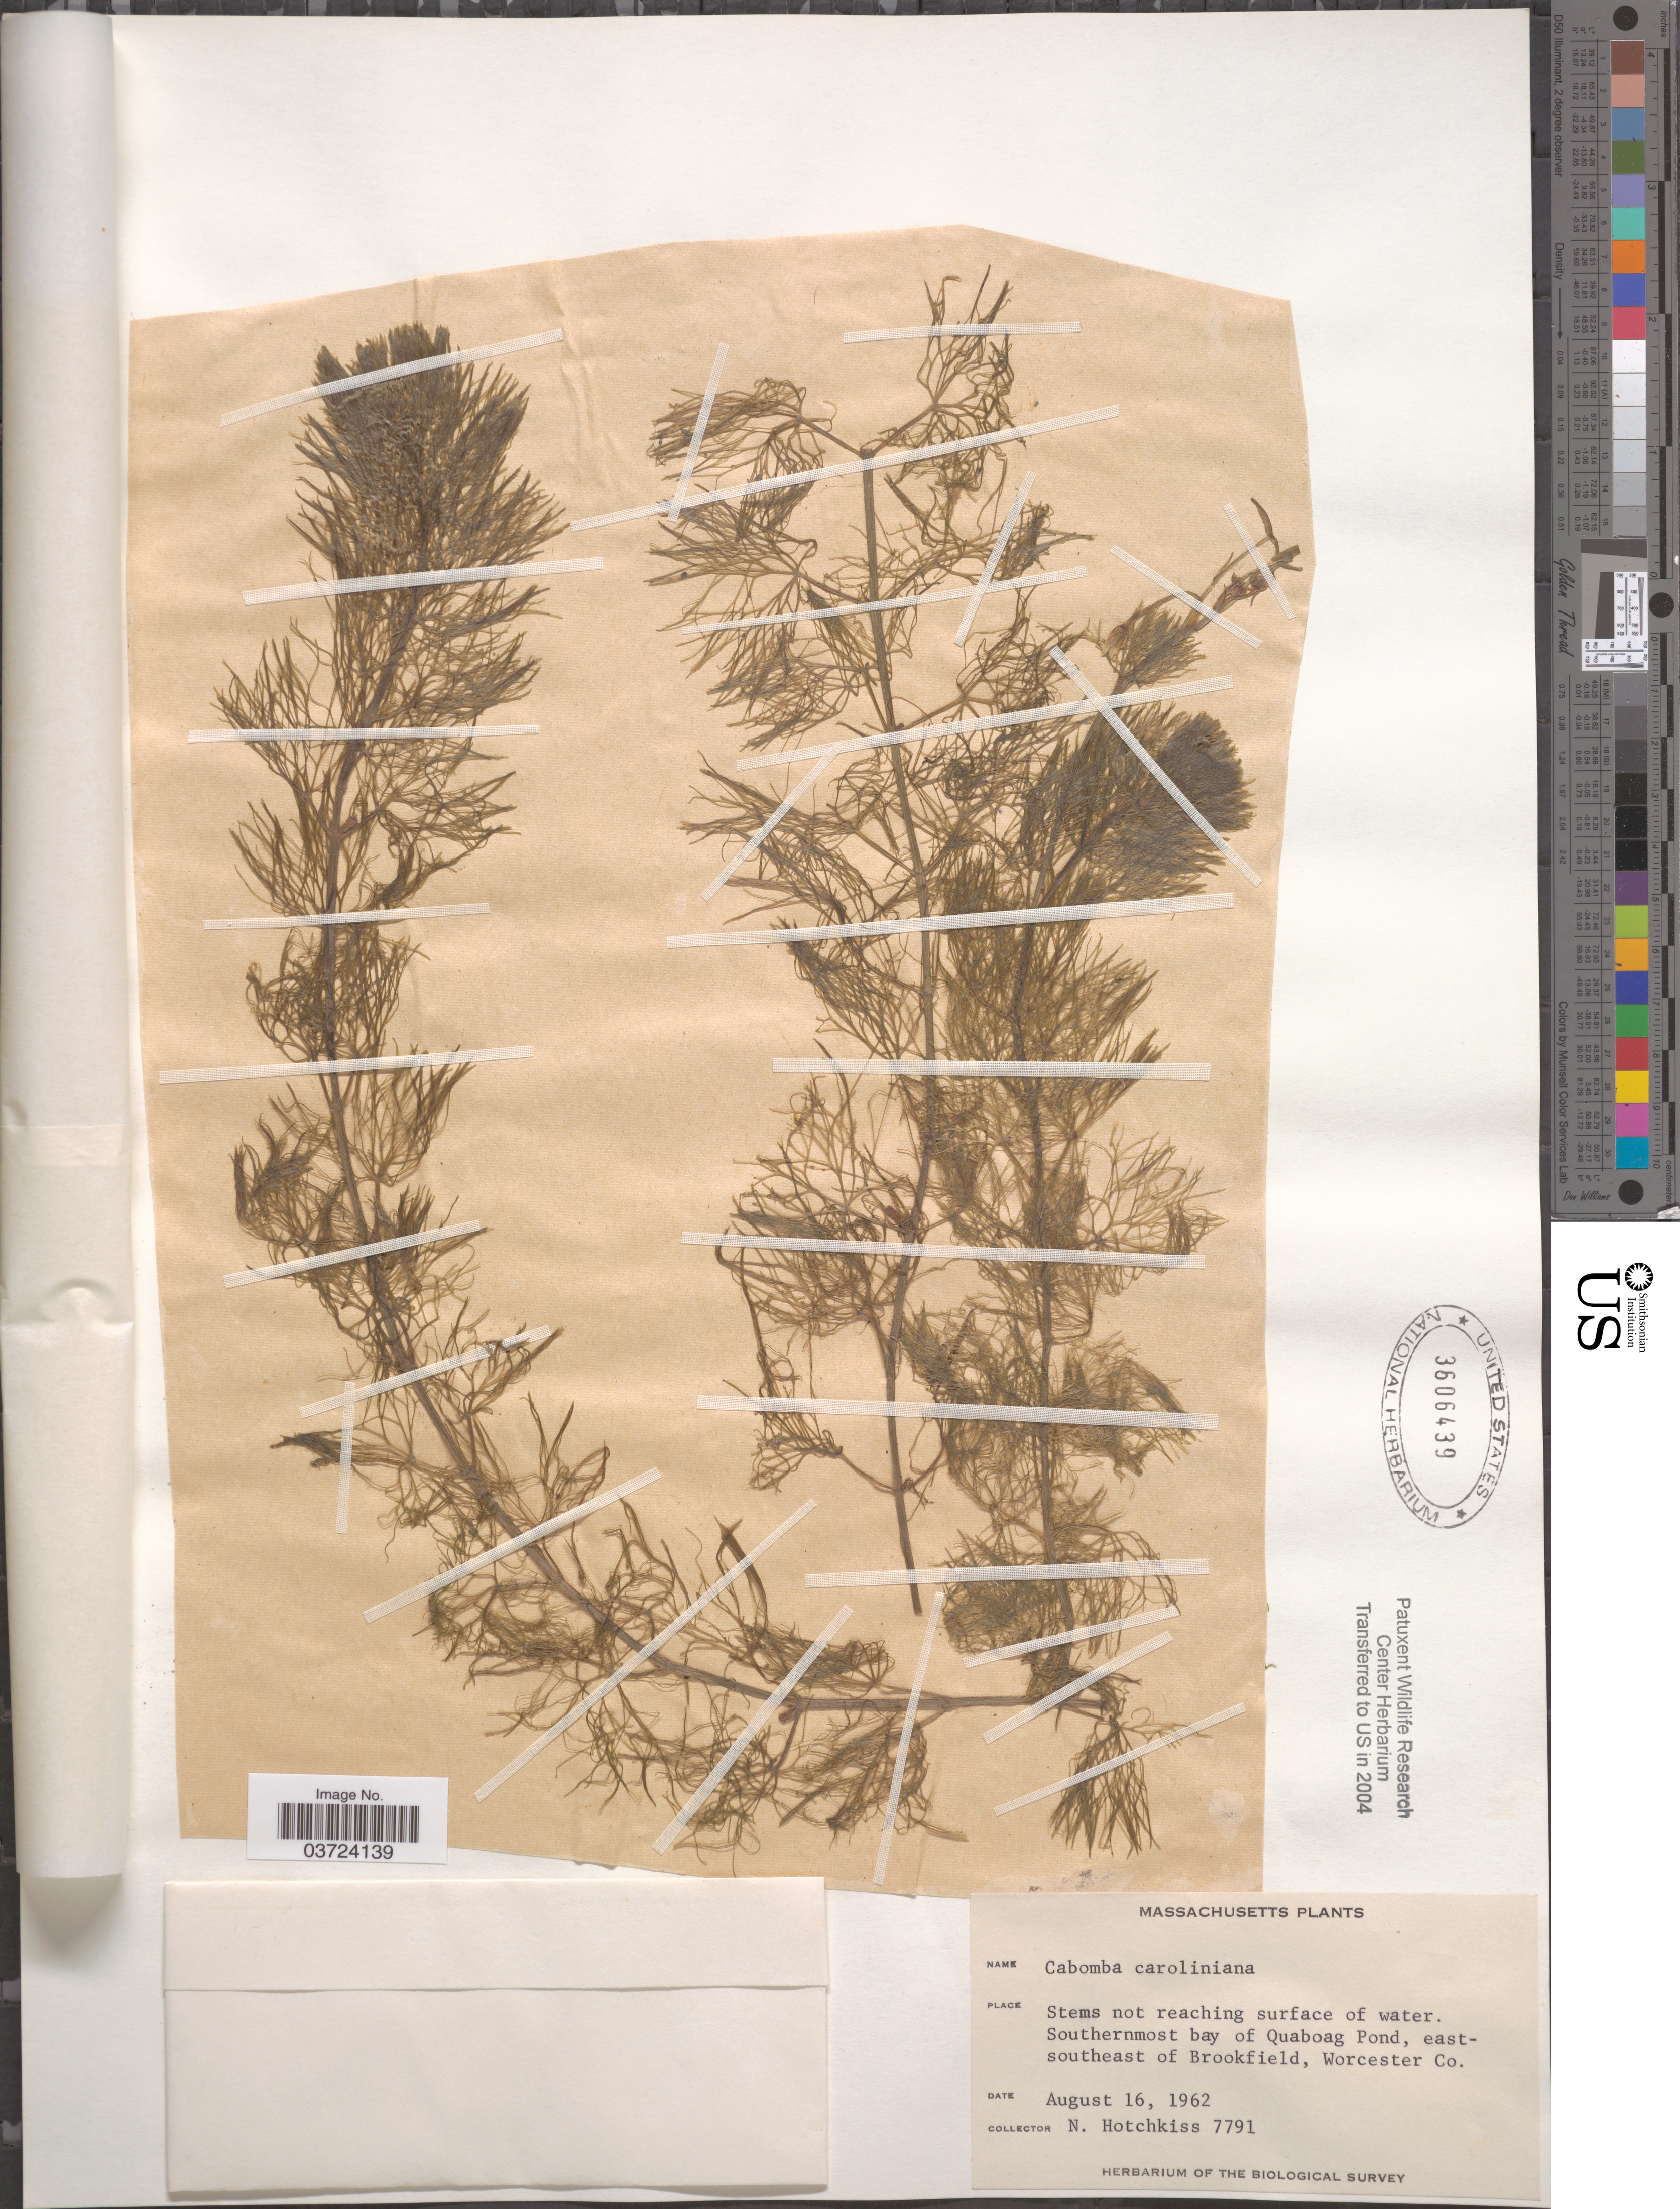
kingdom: Plantae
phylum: Tracheophyta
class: Magnoliopsida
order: Nymphaeales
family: Cabombaceae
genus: Cabomba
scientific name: Cabomba caroliniana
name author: A. Gray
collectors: N. Hotchkiss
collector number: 7791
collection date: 1962-08-16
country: United States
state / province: Massachusetts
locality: Southernmost bay of Quaboag Pond, east-southeast of Brookfield, Worcester Co.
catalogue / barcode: US 3606439